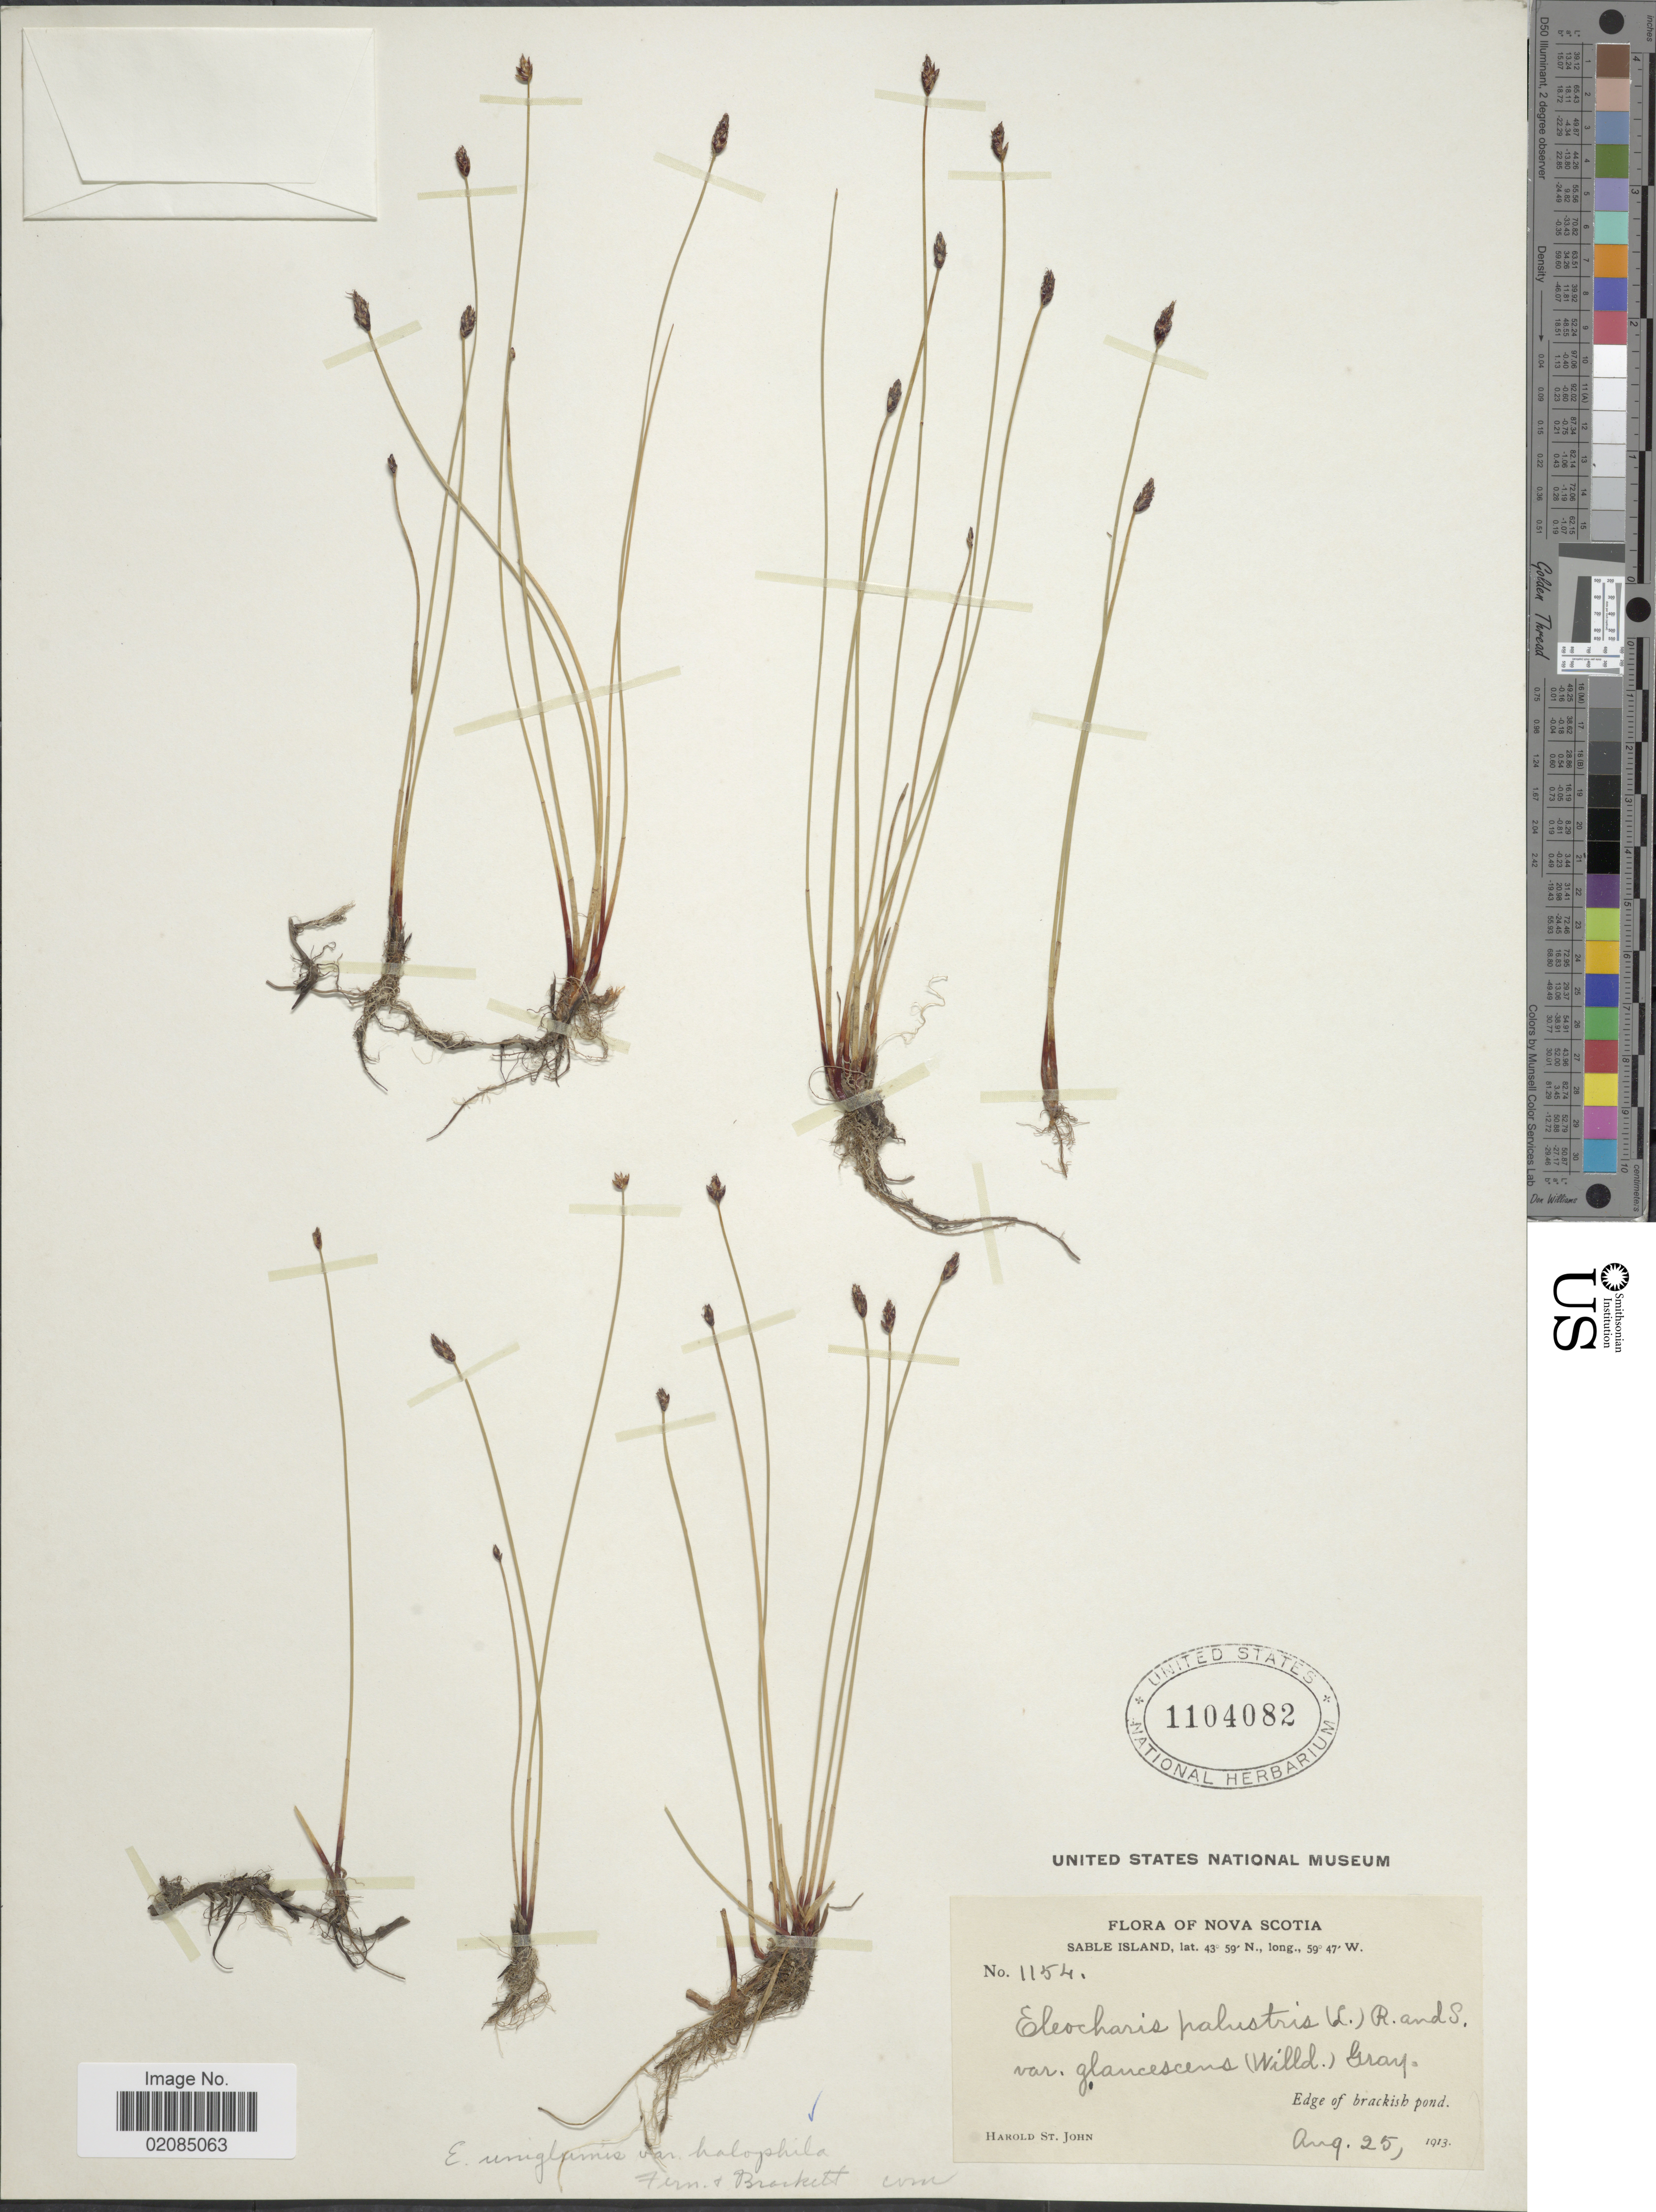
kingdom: Plantae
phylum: Tracheophyta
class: Liliopsida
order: Poales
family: Cyperaceae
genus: Eleocharis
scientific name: Eleocharis uniglumis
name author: (Link) Schult.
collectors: H. St. John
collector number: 1154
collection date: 1913-08-25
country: Canada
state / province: Nova Scotia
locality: Sable Island, edge of brackish pond.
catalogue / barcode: US 1104082